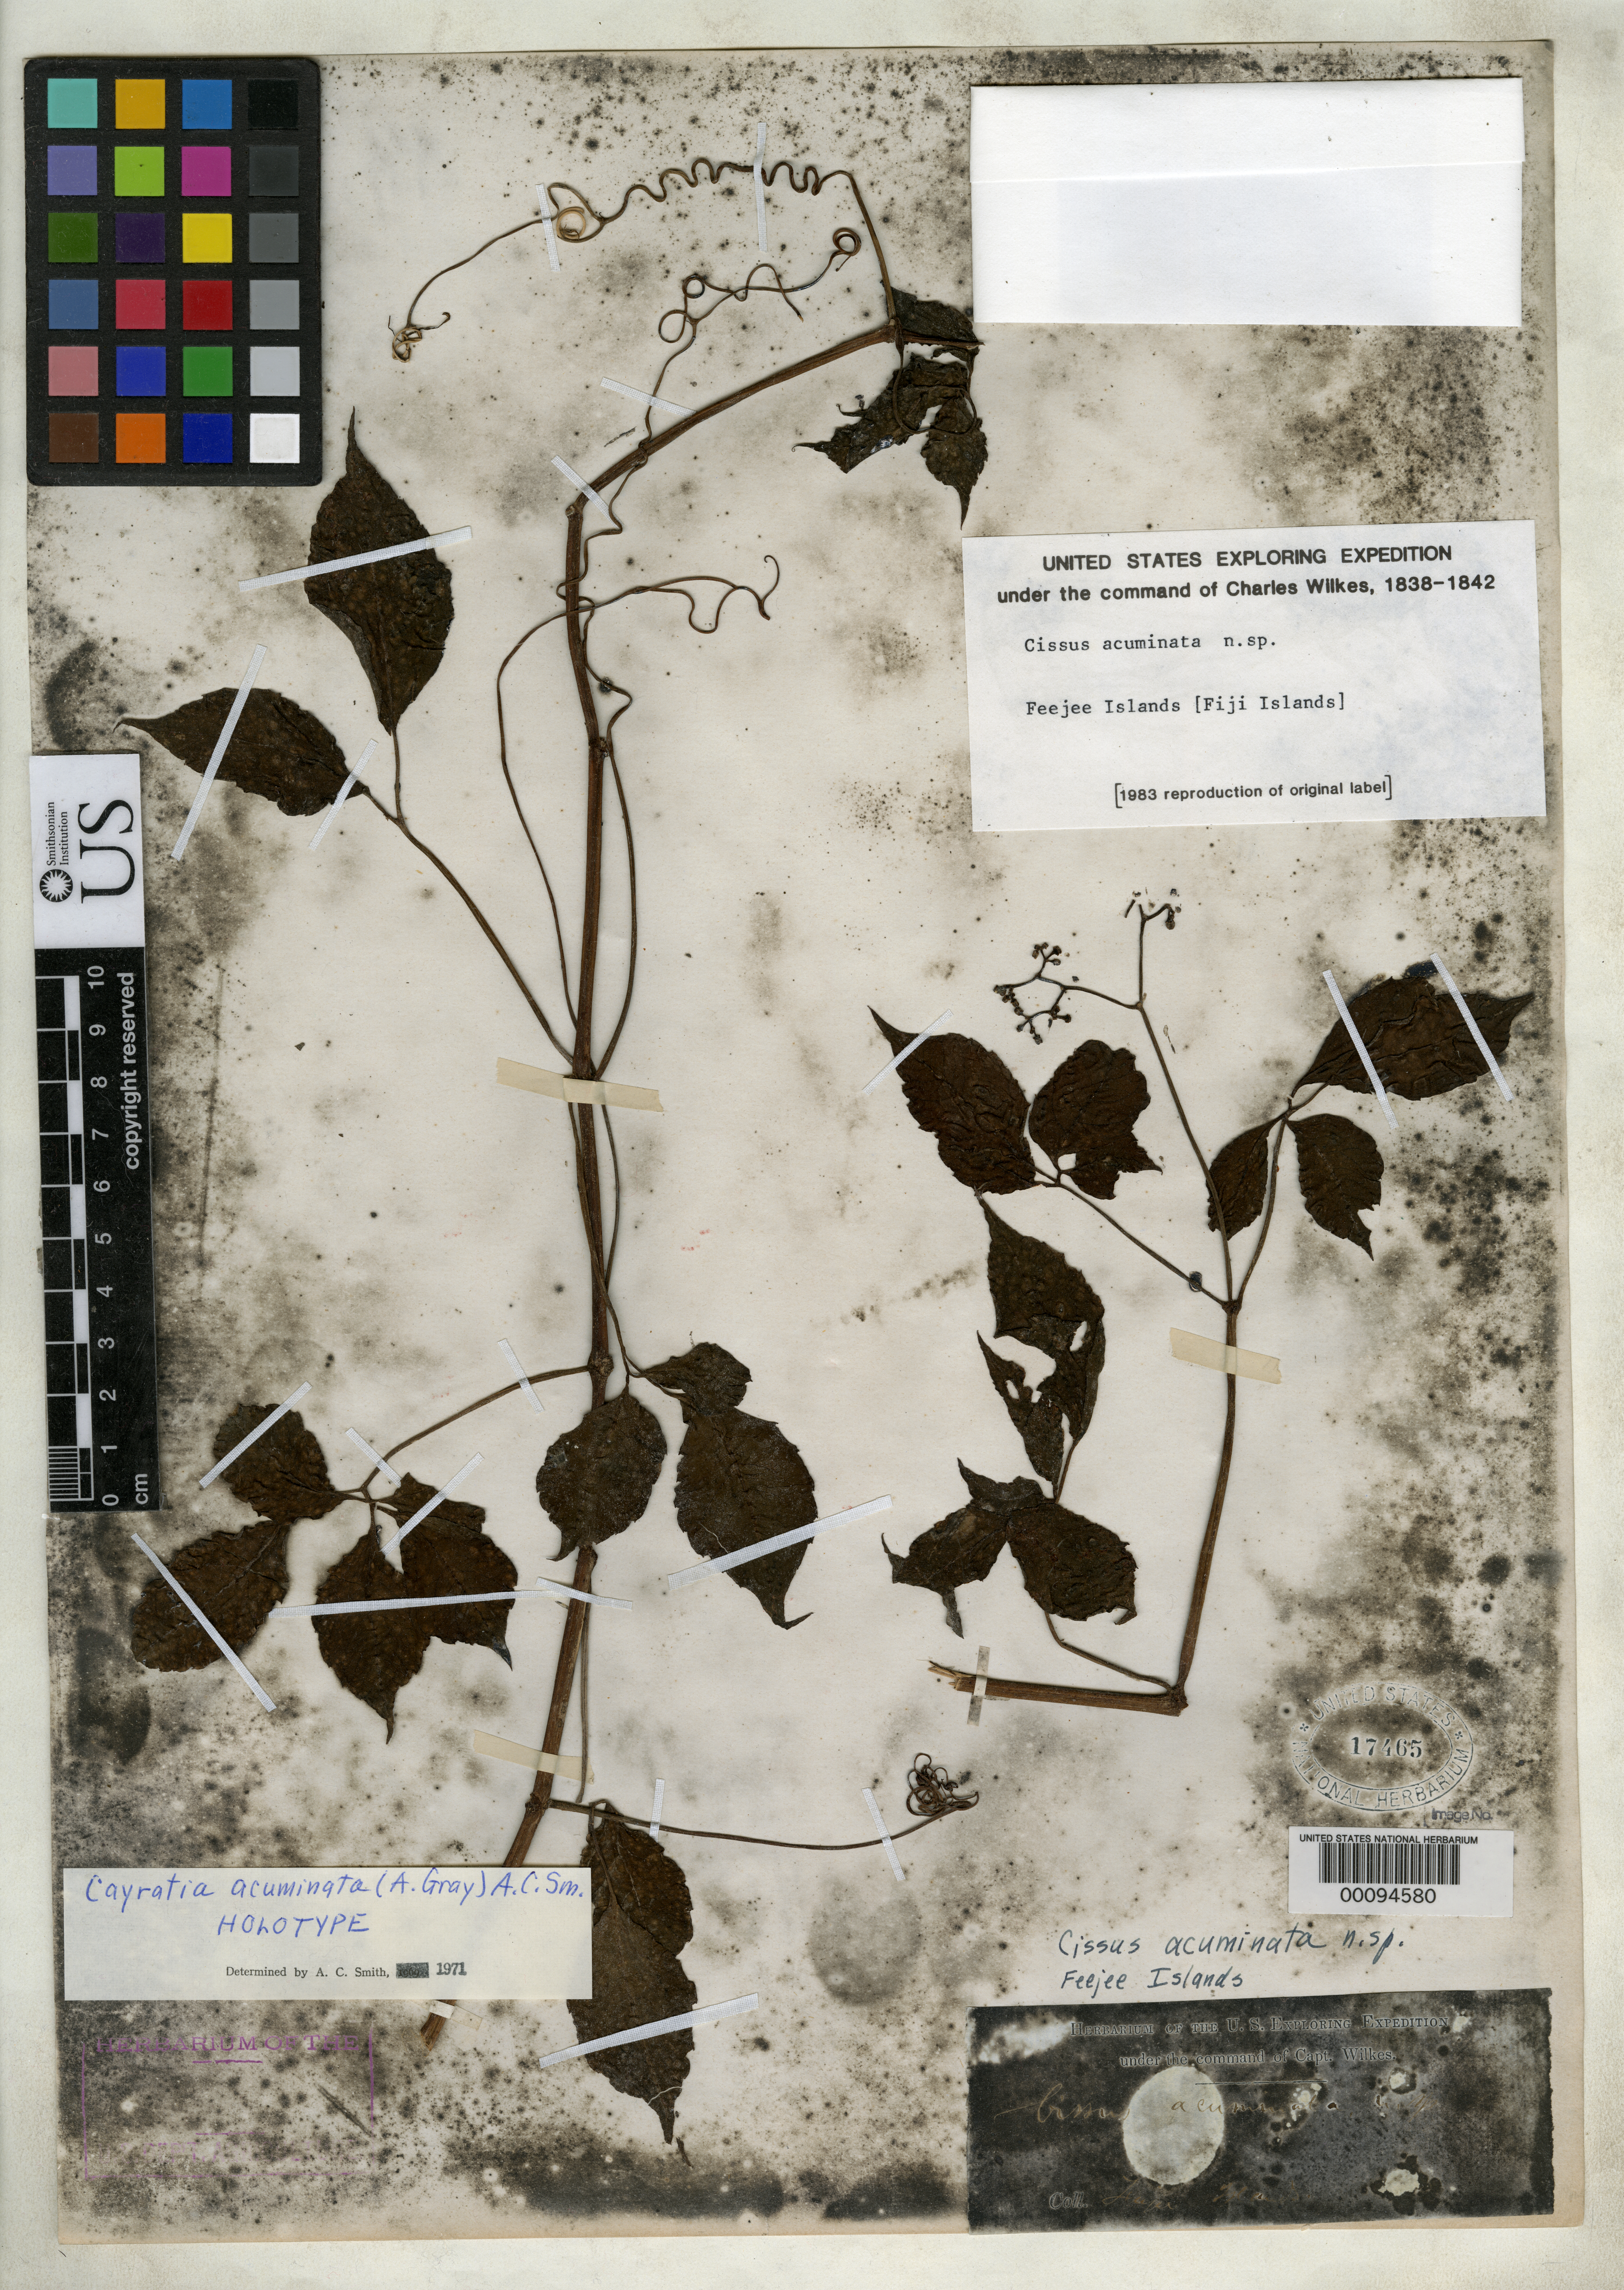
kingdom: Plantae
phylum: Tracheophyta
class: Magnoliopsida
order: Vitales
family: Vitaceae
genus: Cissus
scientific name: Cissus acuminata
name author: A. Gray in Wilkes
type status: Holotype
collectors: Wilkes Explor. Exped.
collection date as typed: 1838 to -- --- 1842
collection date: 1838/1842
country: Fiji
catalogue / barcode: US 17465